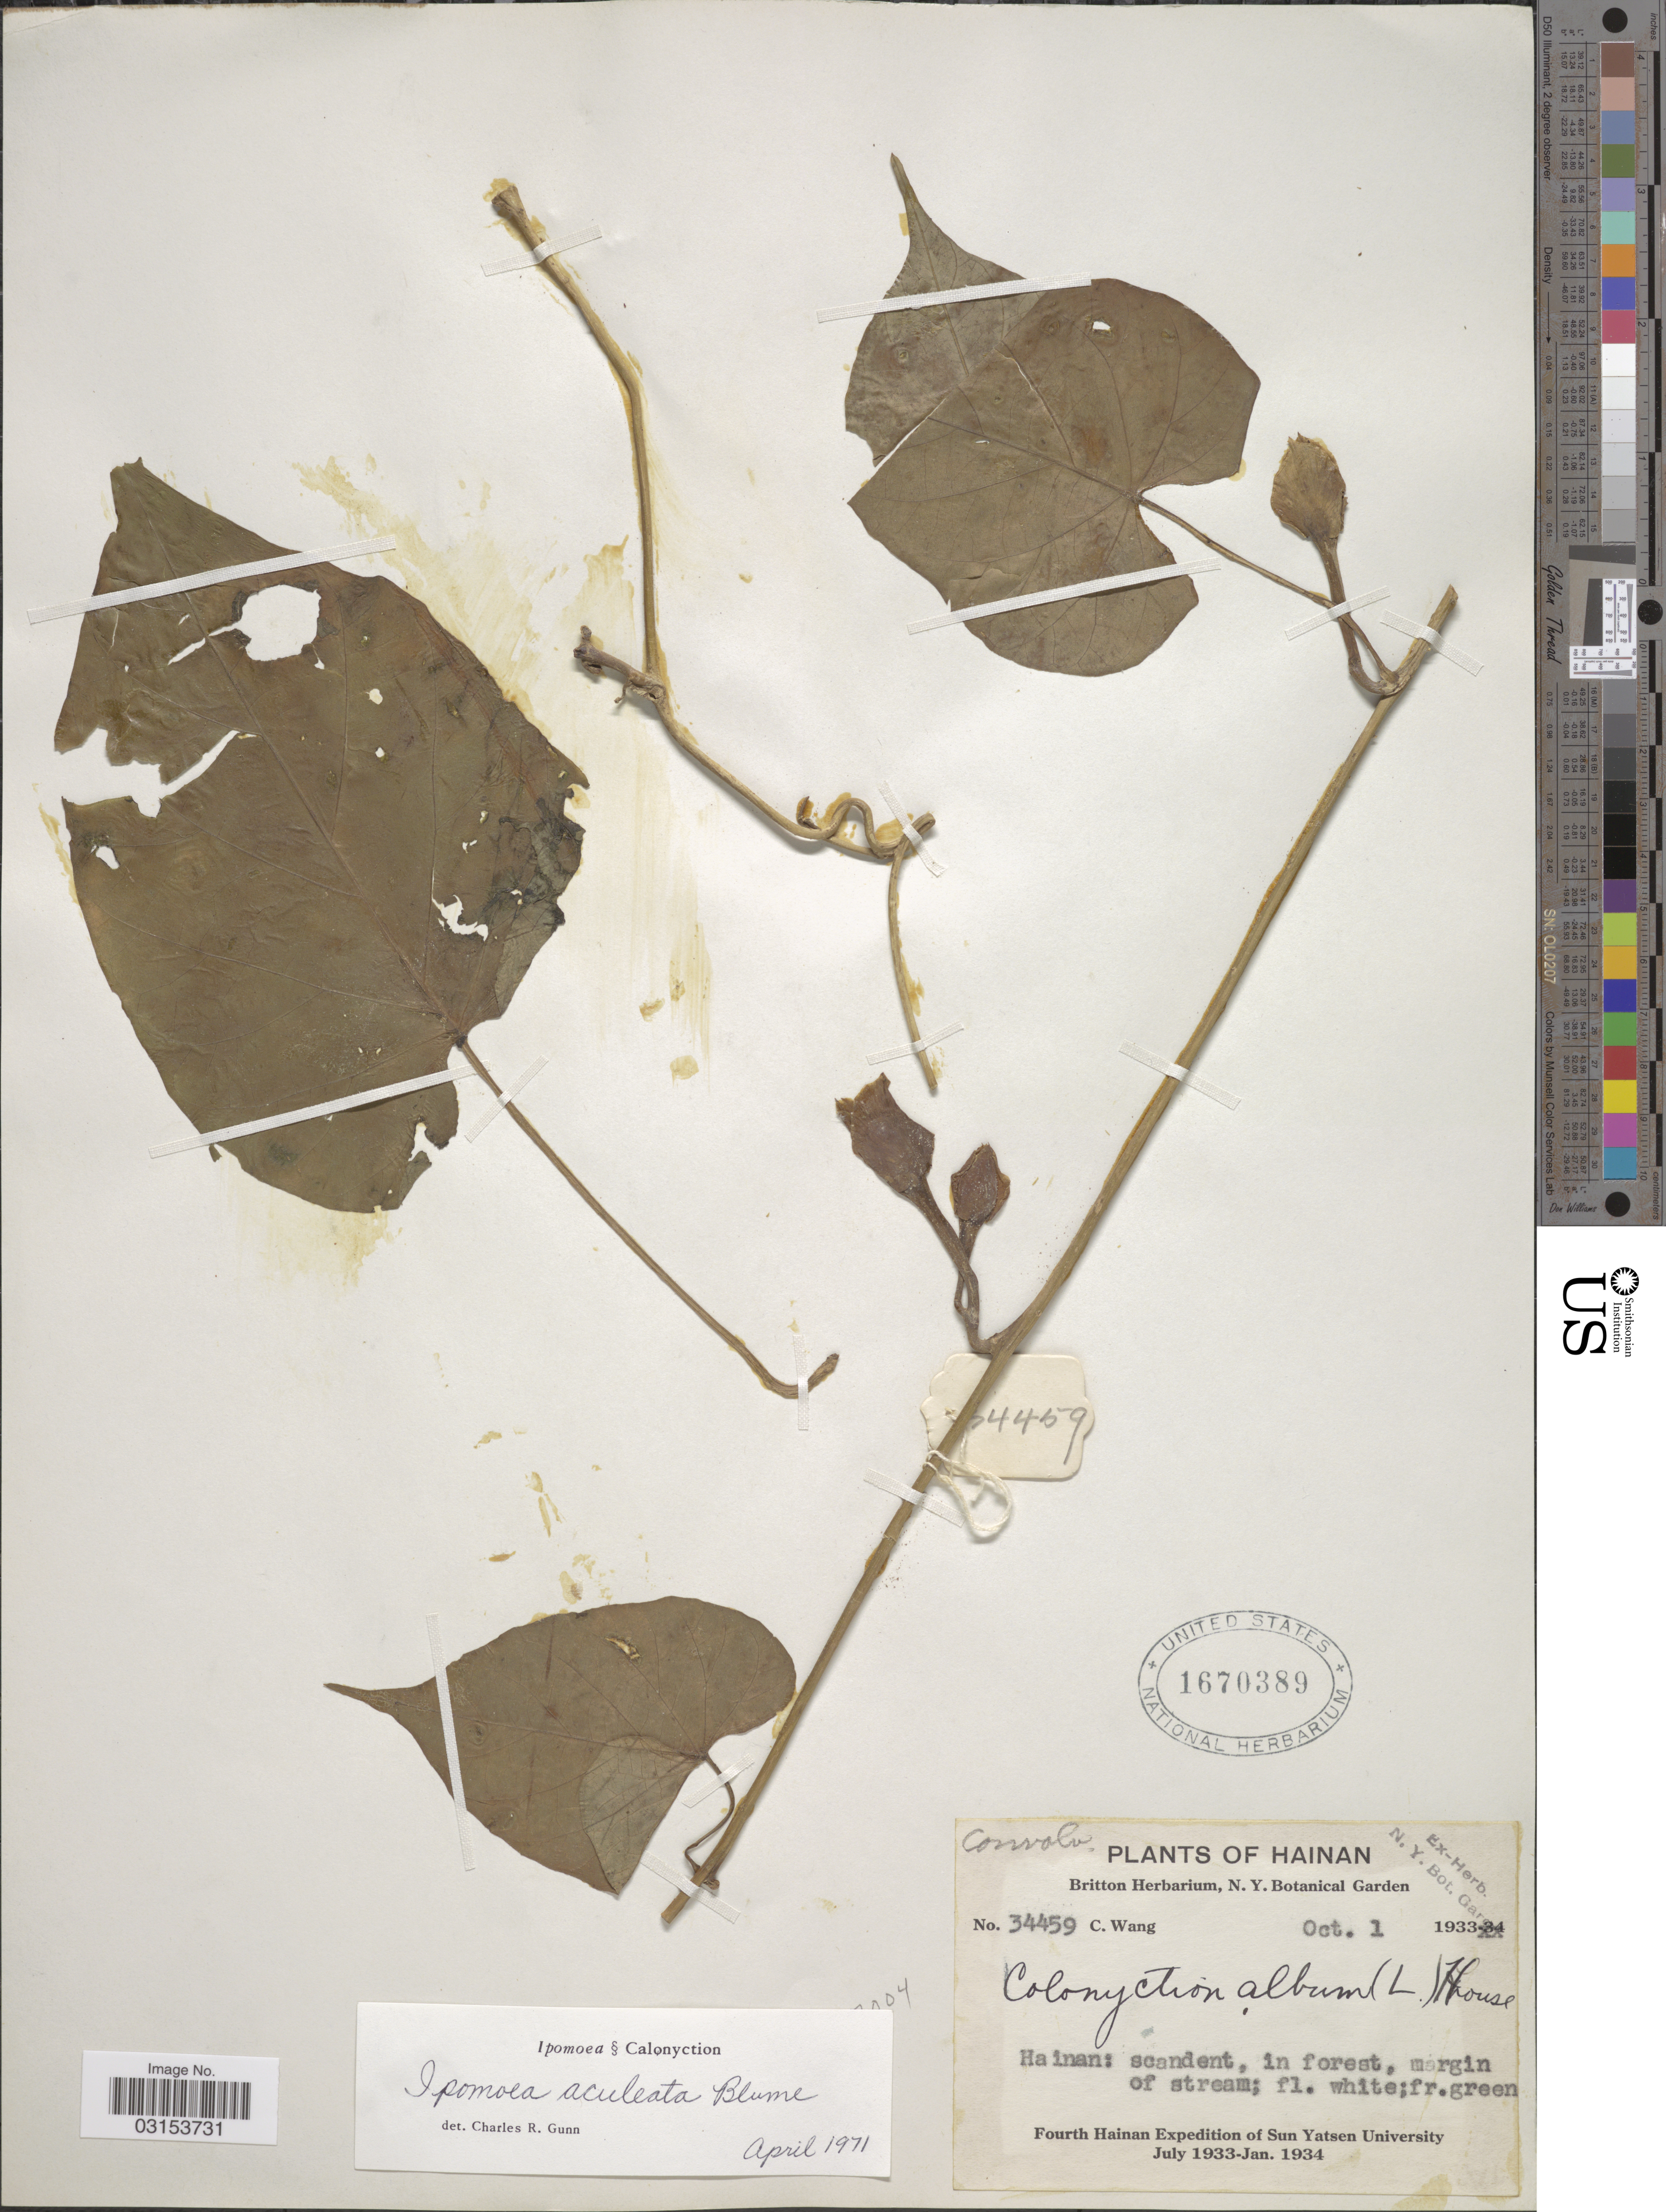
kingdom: Plantae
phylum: Tracheophyta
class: Magnoliopsida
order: Solanales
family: Convolvulaceae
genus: Ipomoea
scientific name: Ipomoea aculeata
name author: (L.) Kuntze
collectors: C. Wang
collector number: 34459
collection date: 1933-10-01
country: China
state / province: Hainan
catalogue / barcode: US 1670389